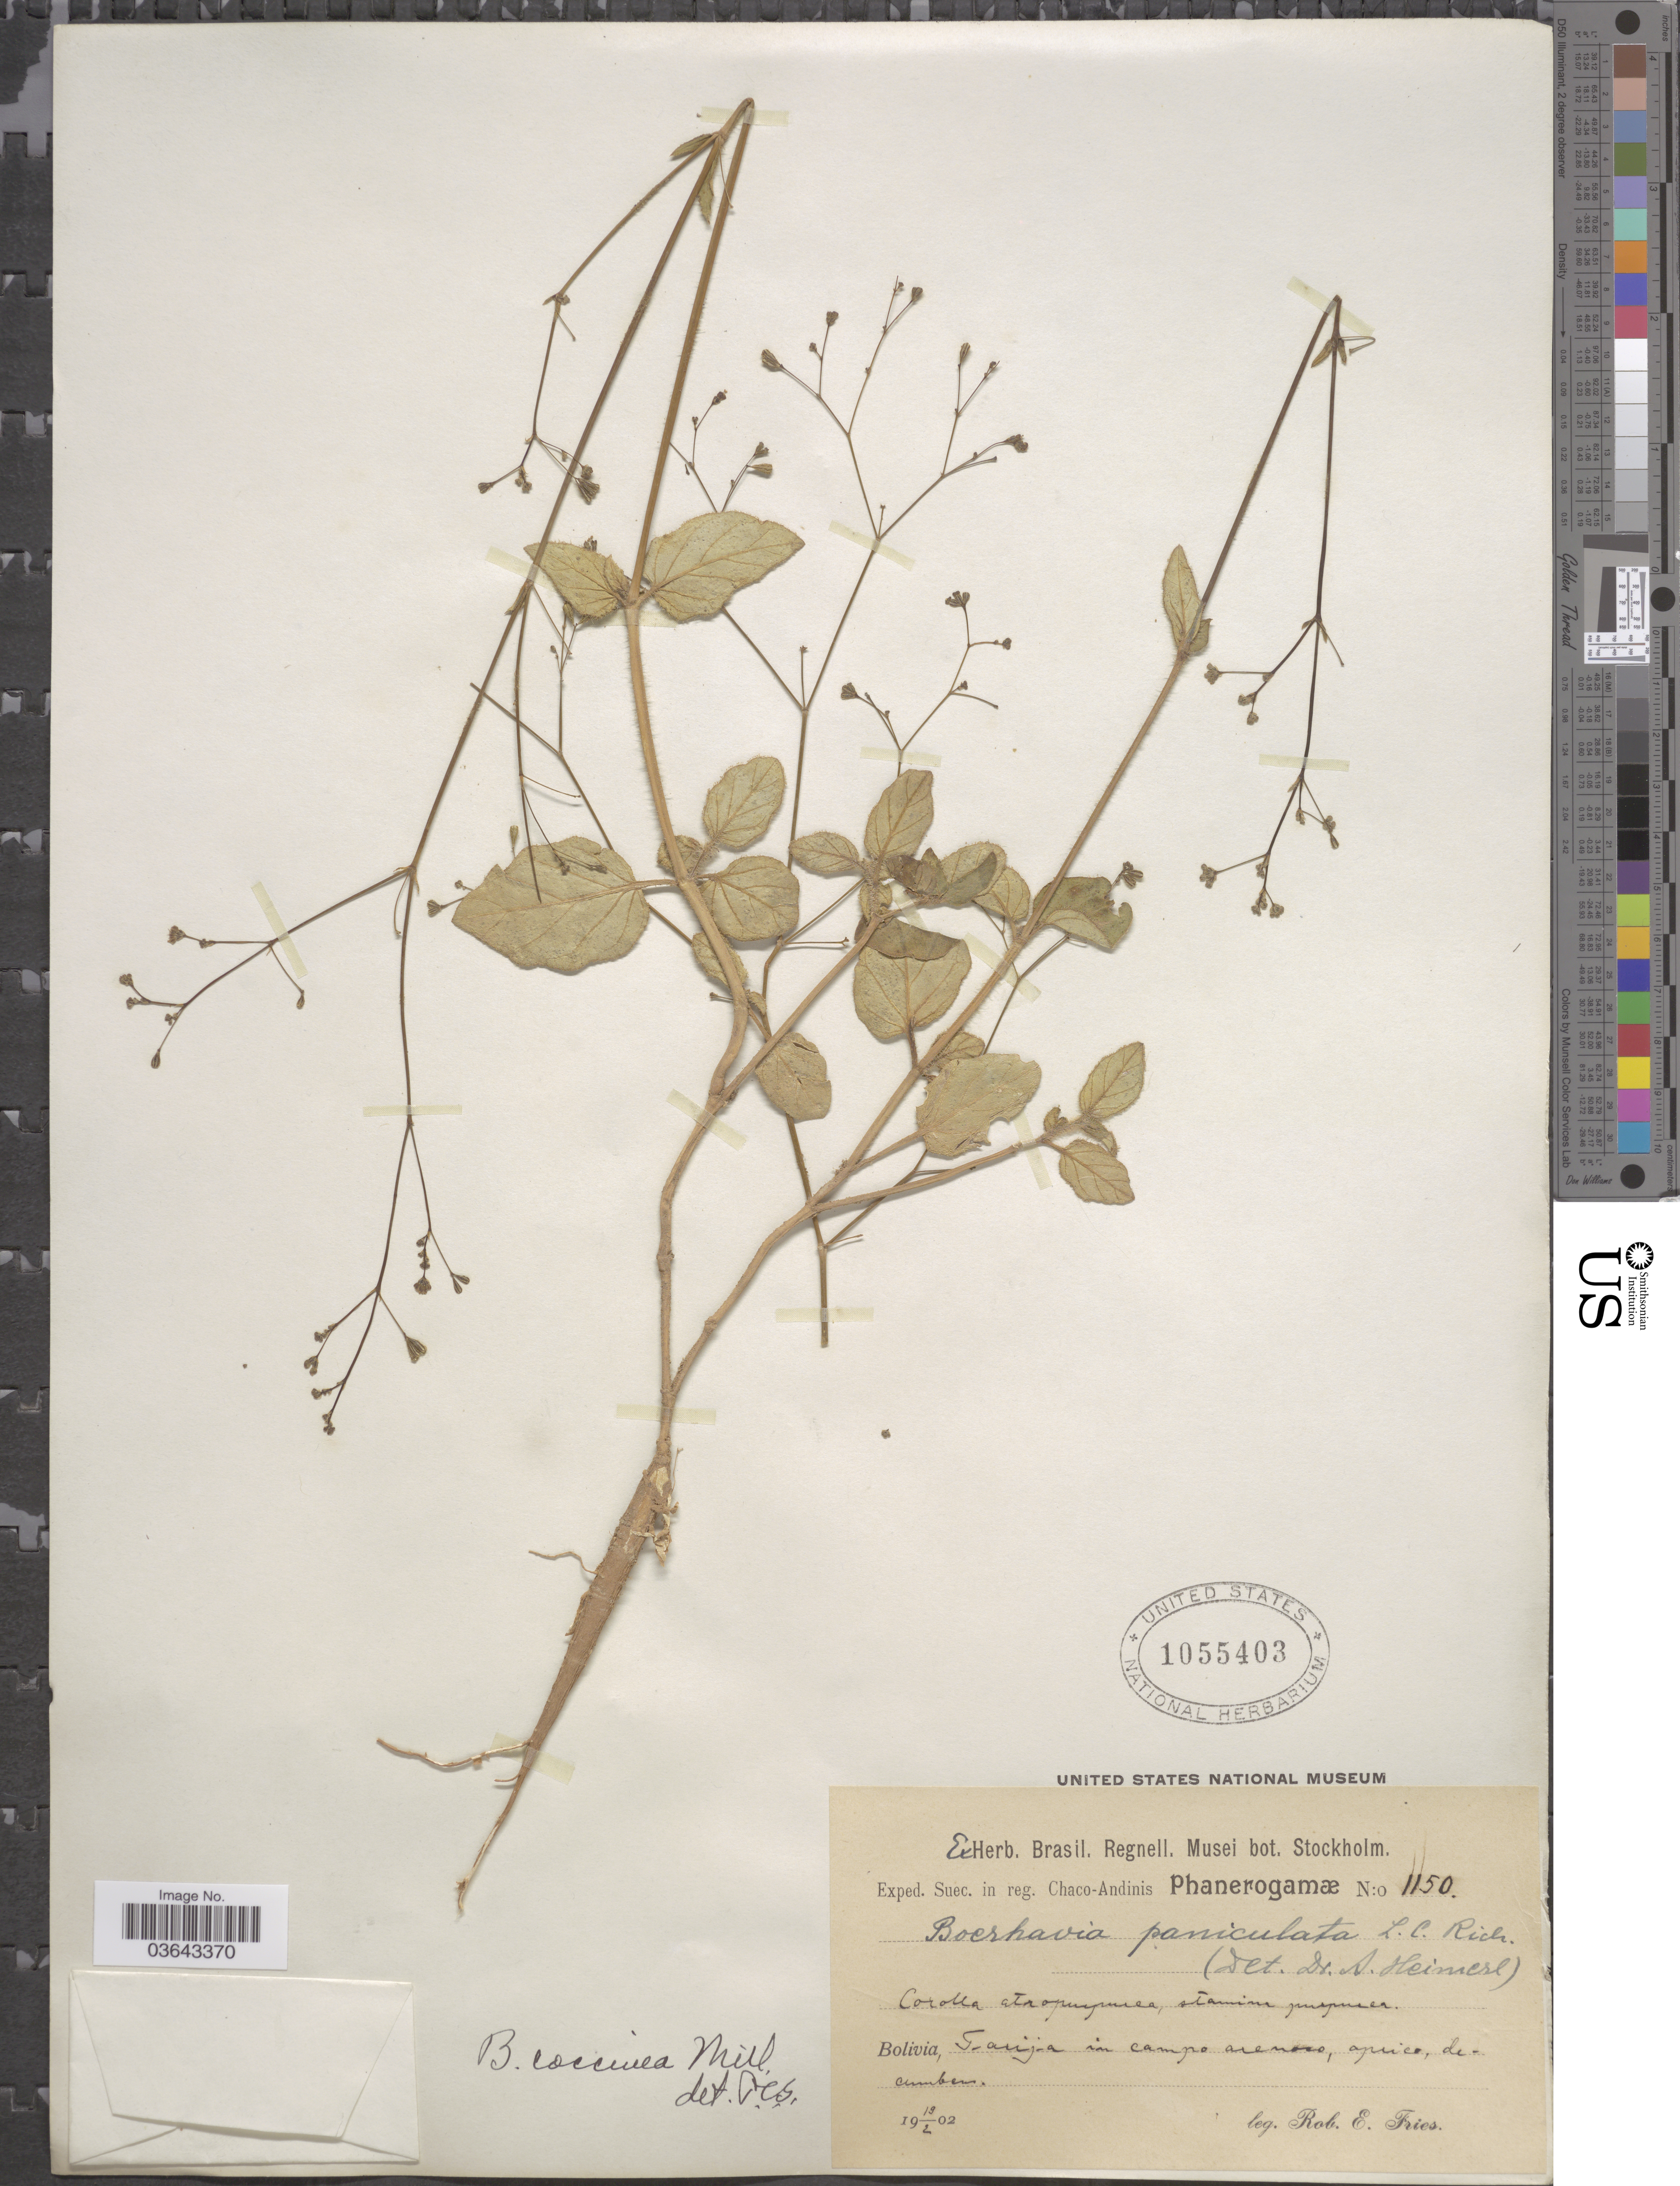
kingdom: Plantae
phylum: Tracheophyta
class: Magnoliopsida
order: Caryophyllales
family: Nyctaginaceae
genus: Boerhavia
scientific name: Boerhavia diffusa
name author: L.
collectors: R. E. Fries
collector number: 1150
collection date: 1902-02-19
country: Bolivia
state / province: Tarija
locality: In campo arenoso.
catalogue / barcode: US 1055403